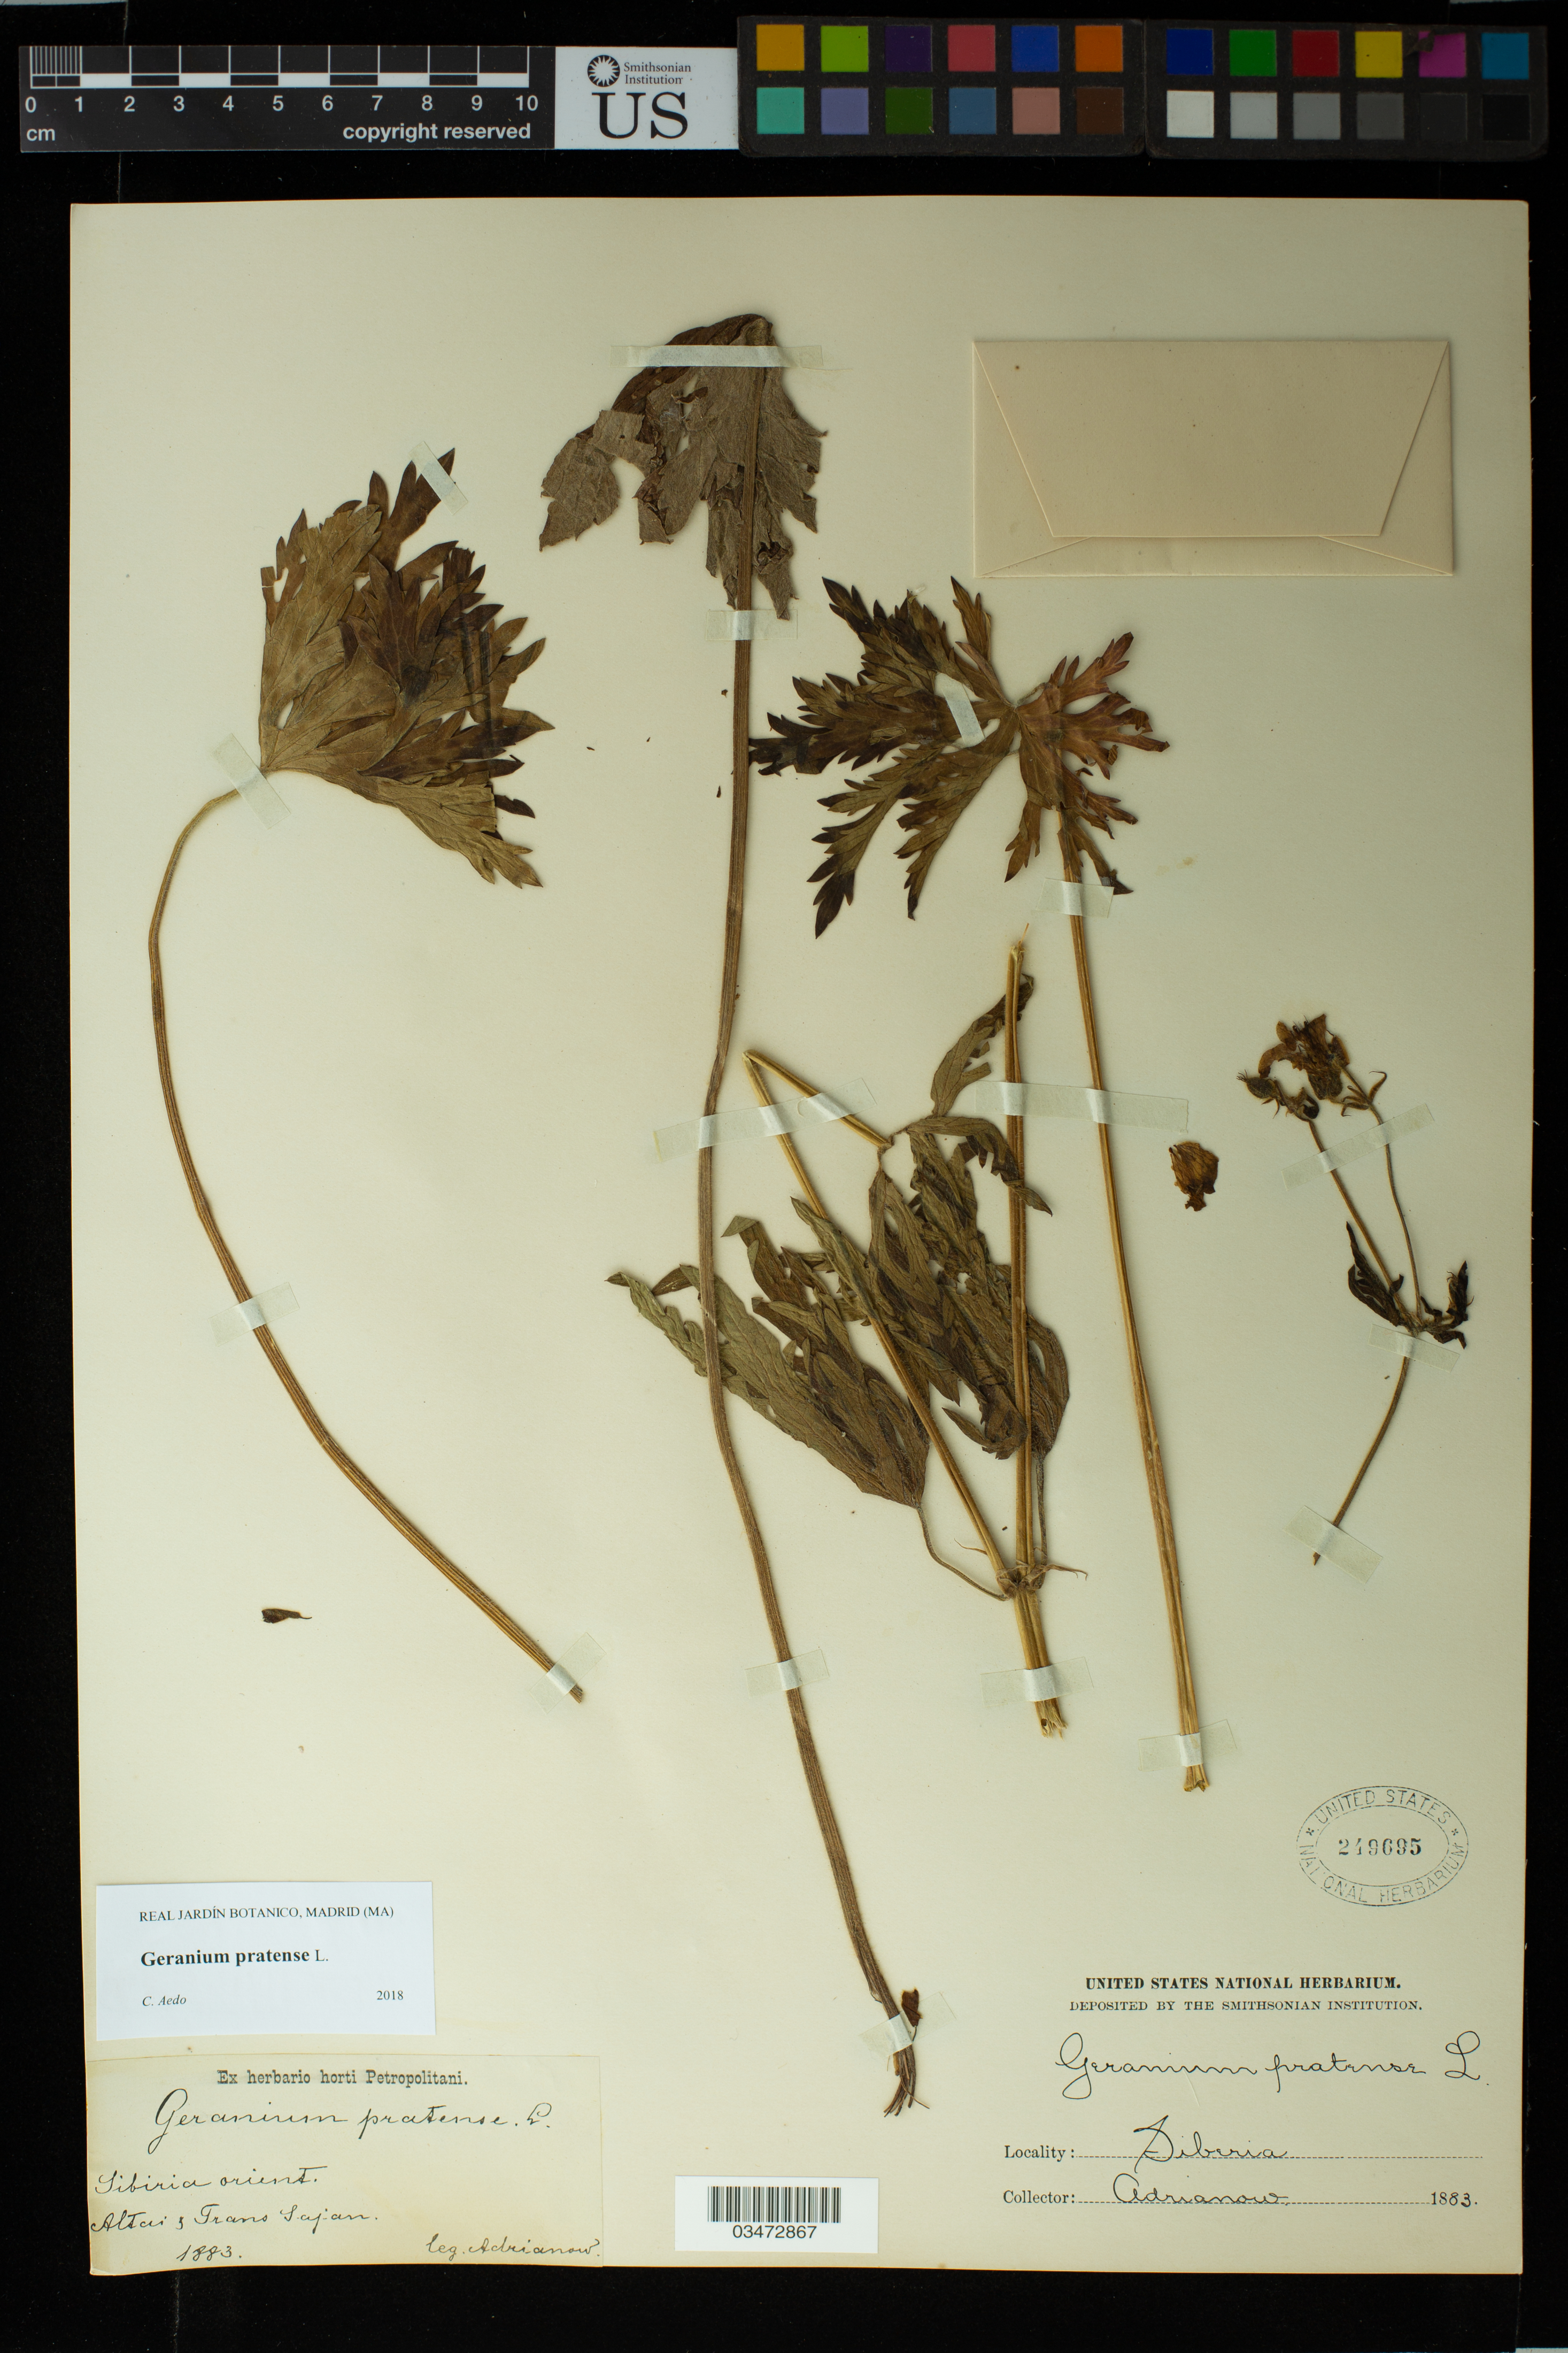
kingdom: Plantae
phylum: Tracheophyta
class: Magnoliopsida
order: Geraniales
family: Geraniaceae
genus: Geranium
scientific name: Geranium pratense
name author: L.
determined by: Aedo, C.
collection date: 1883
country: Russian Federation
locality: Siberia Orient. Altai and Trans Sajan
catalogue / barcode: US 249695